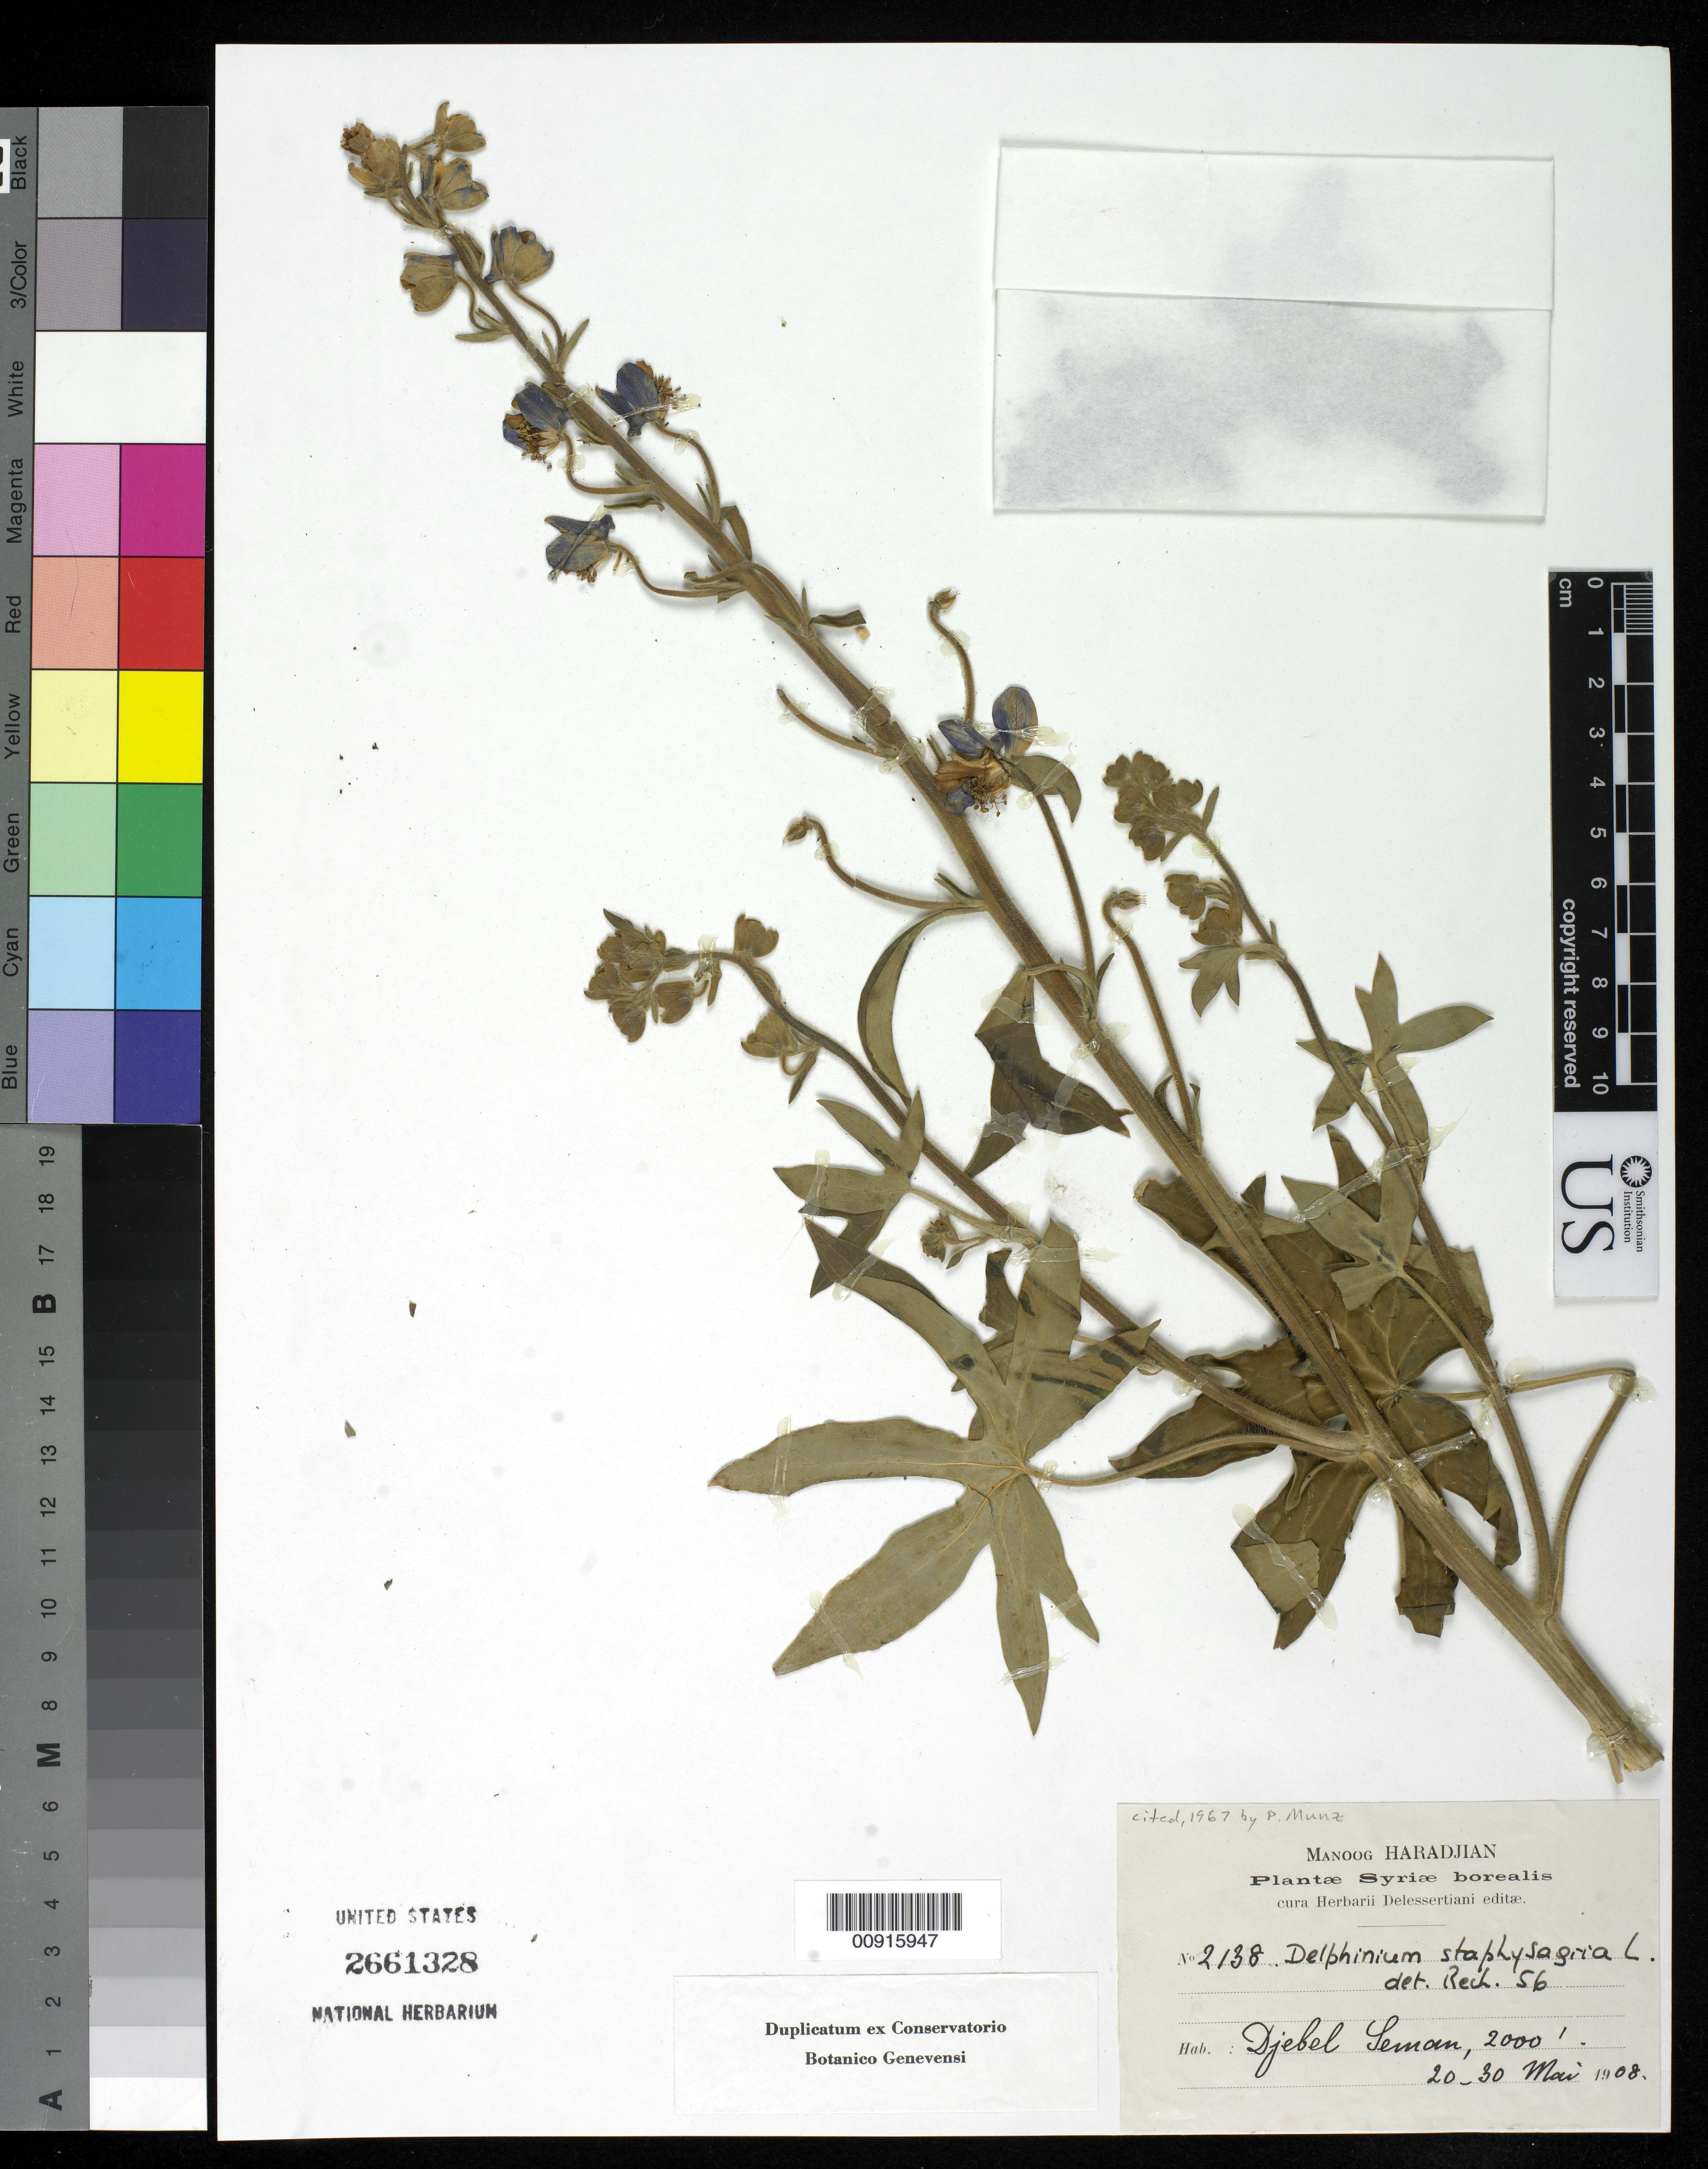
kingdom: Plantae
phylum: Tracheophyta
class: Magnoliopsida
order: Ranunculales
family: Ranunculaceae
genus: Delphinium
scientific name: Delphinium staphisagria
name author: L.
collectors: M. Haradjian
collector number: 2138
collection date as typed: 20 May 1908 to 30 May 1908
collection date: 1908-05-20/1908-05-30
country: Syria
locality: Djebel Lernan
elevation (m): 610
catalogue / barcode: US 2661328